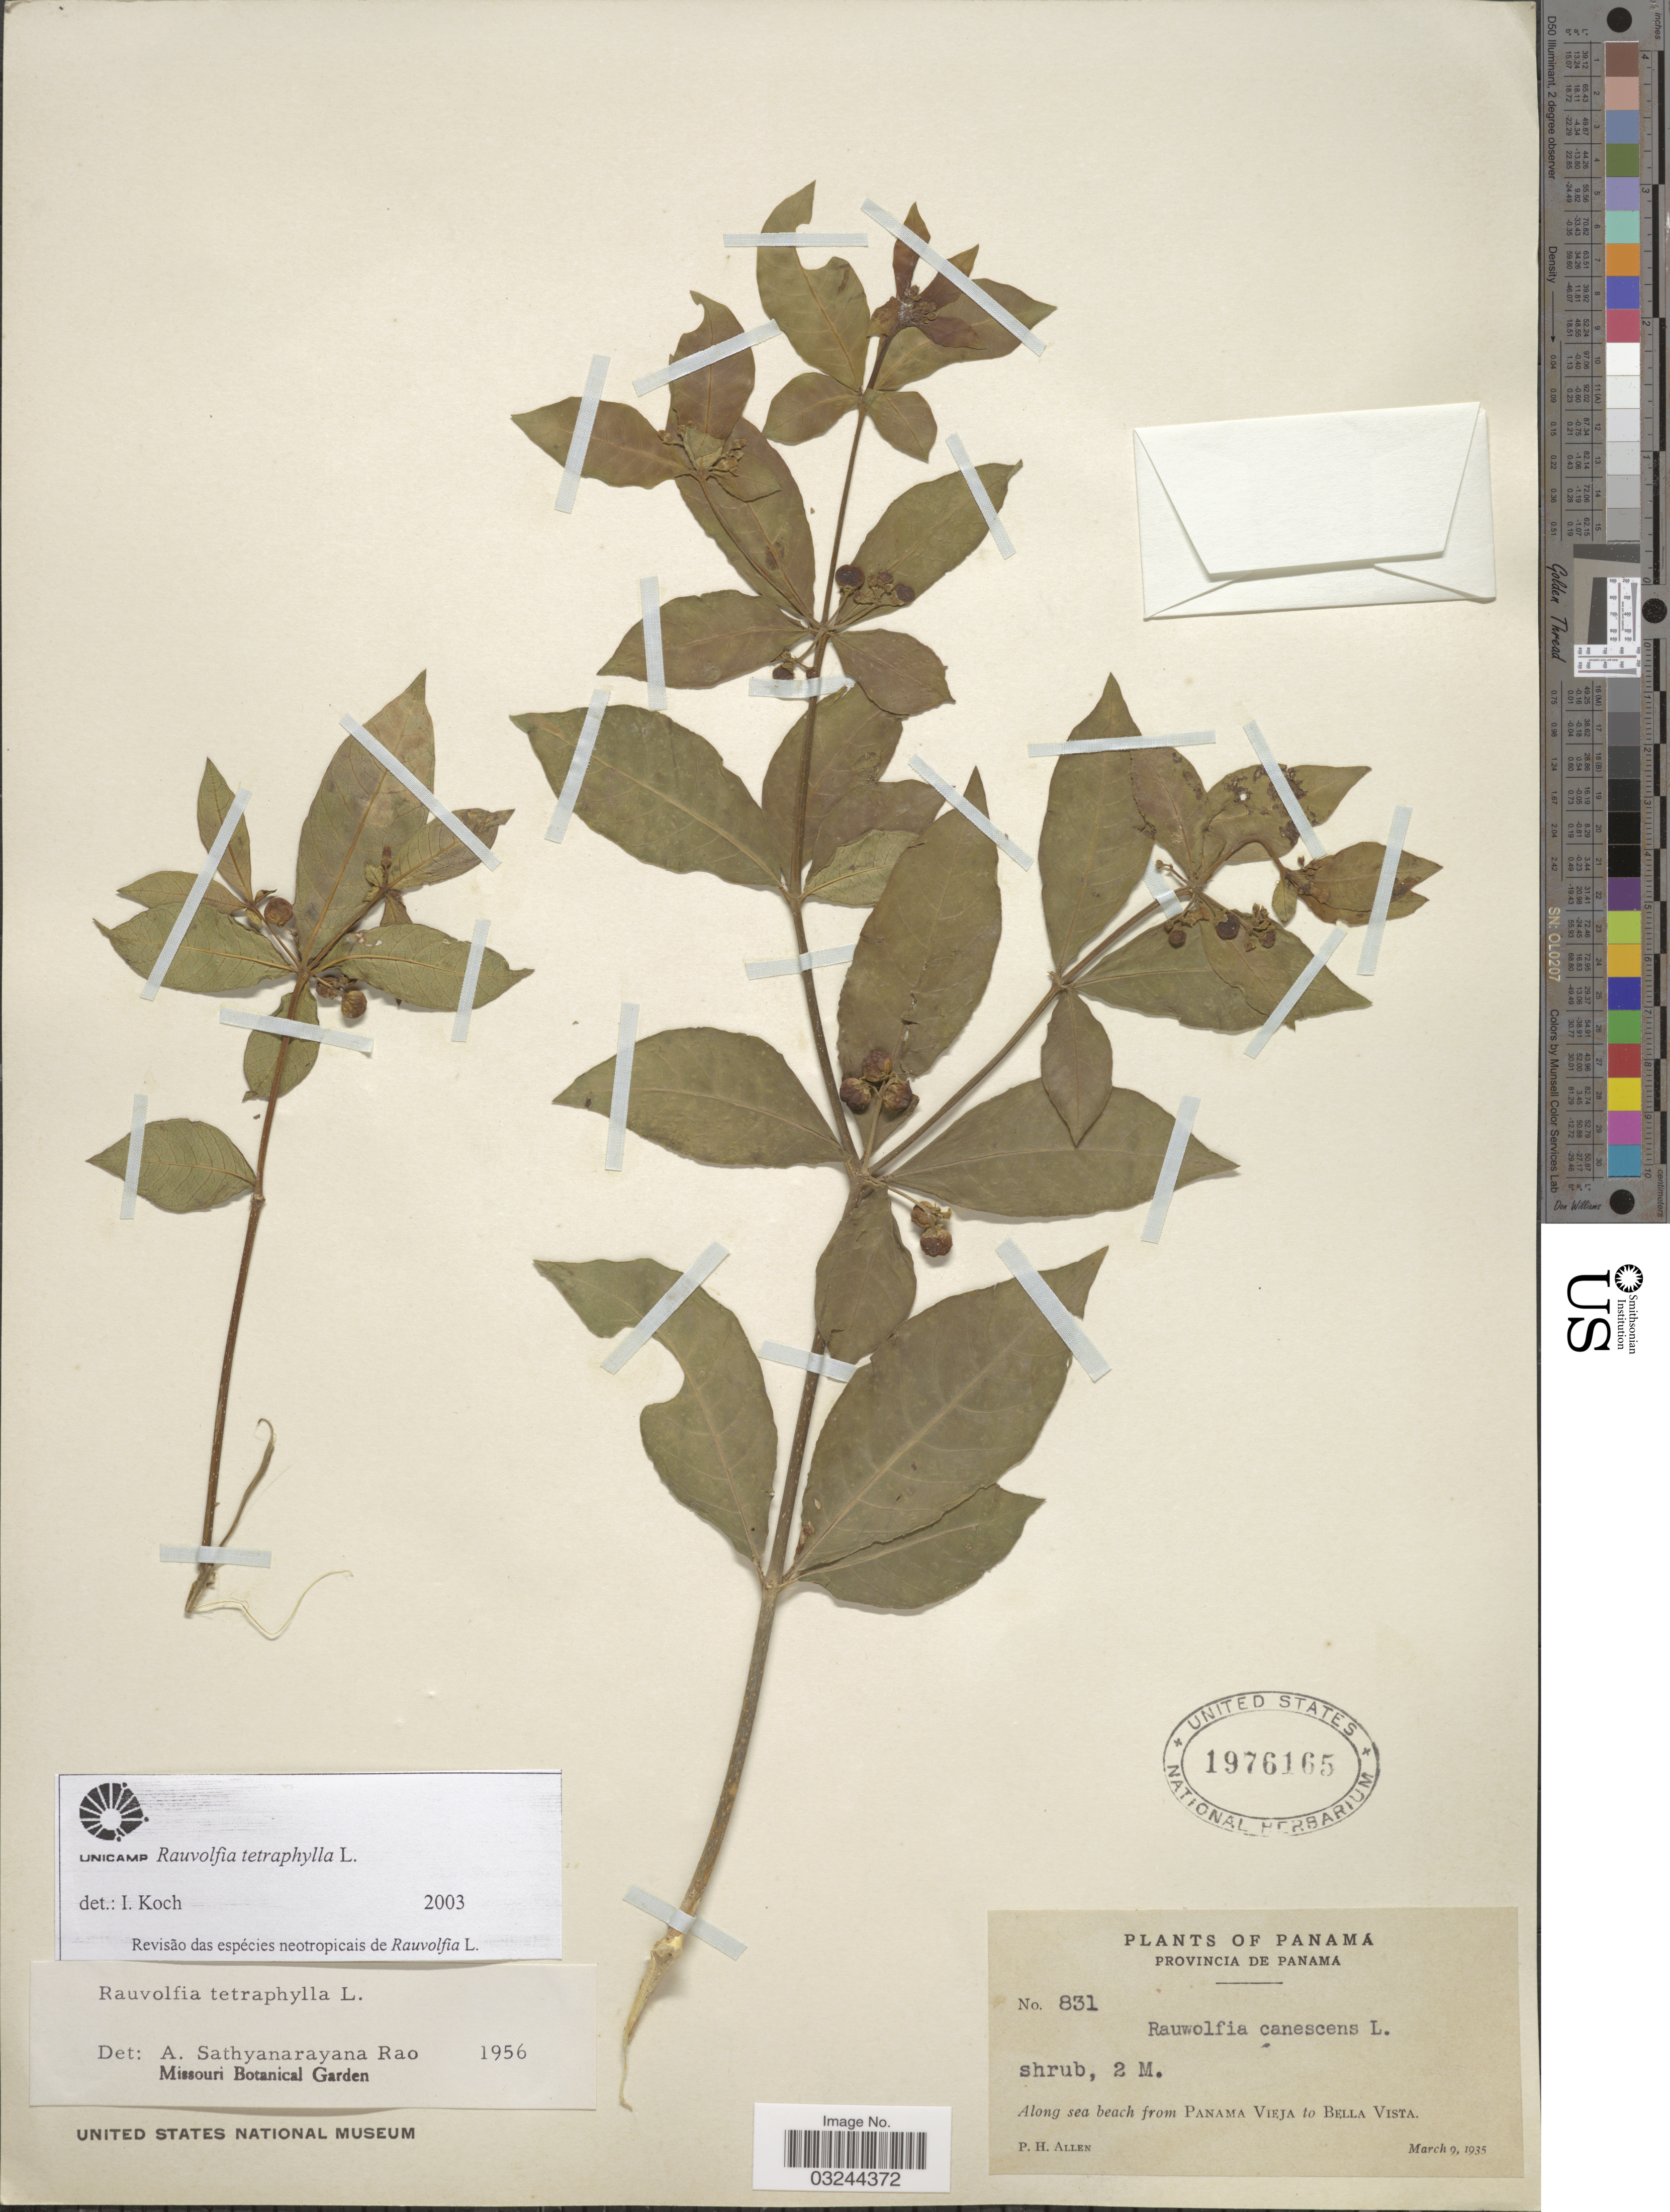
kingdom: Plantae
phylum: Tracheophyta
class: Magnoliopsida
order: Gentianales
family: Apocynaceae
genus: Rauvolfia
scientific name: Rauvolfia tetraphylla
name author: L.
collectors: P. H. Allen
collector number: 831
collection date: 1935-03-09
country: Panama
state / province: Panamá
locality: Along sea beach from Panama Vieja to Bella Vista.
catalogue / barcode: US 1976165